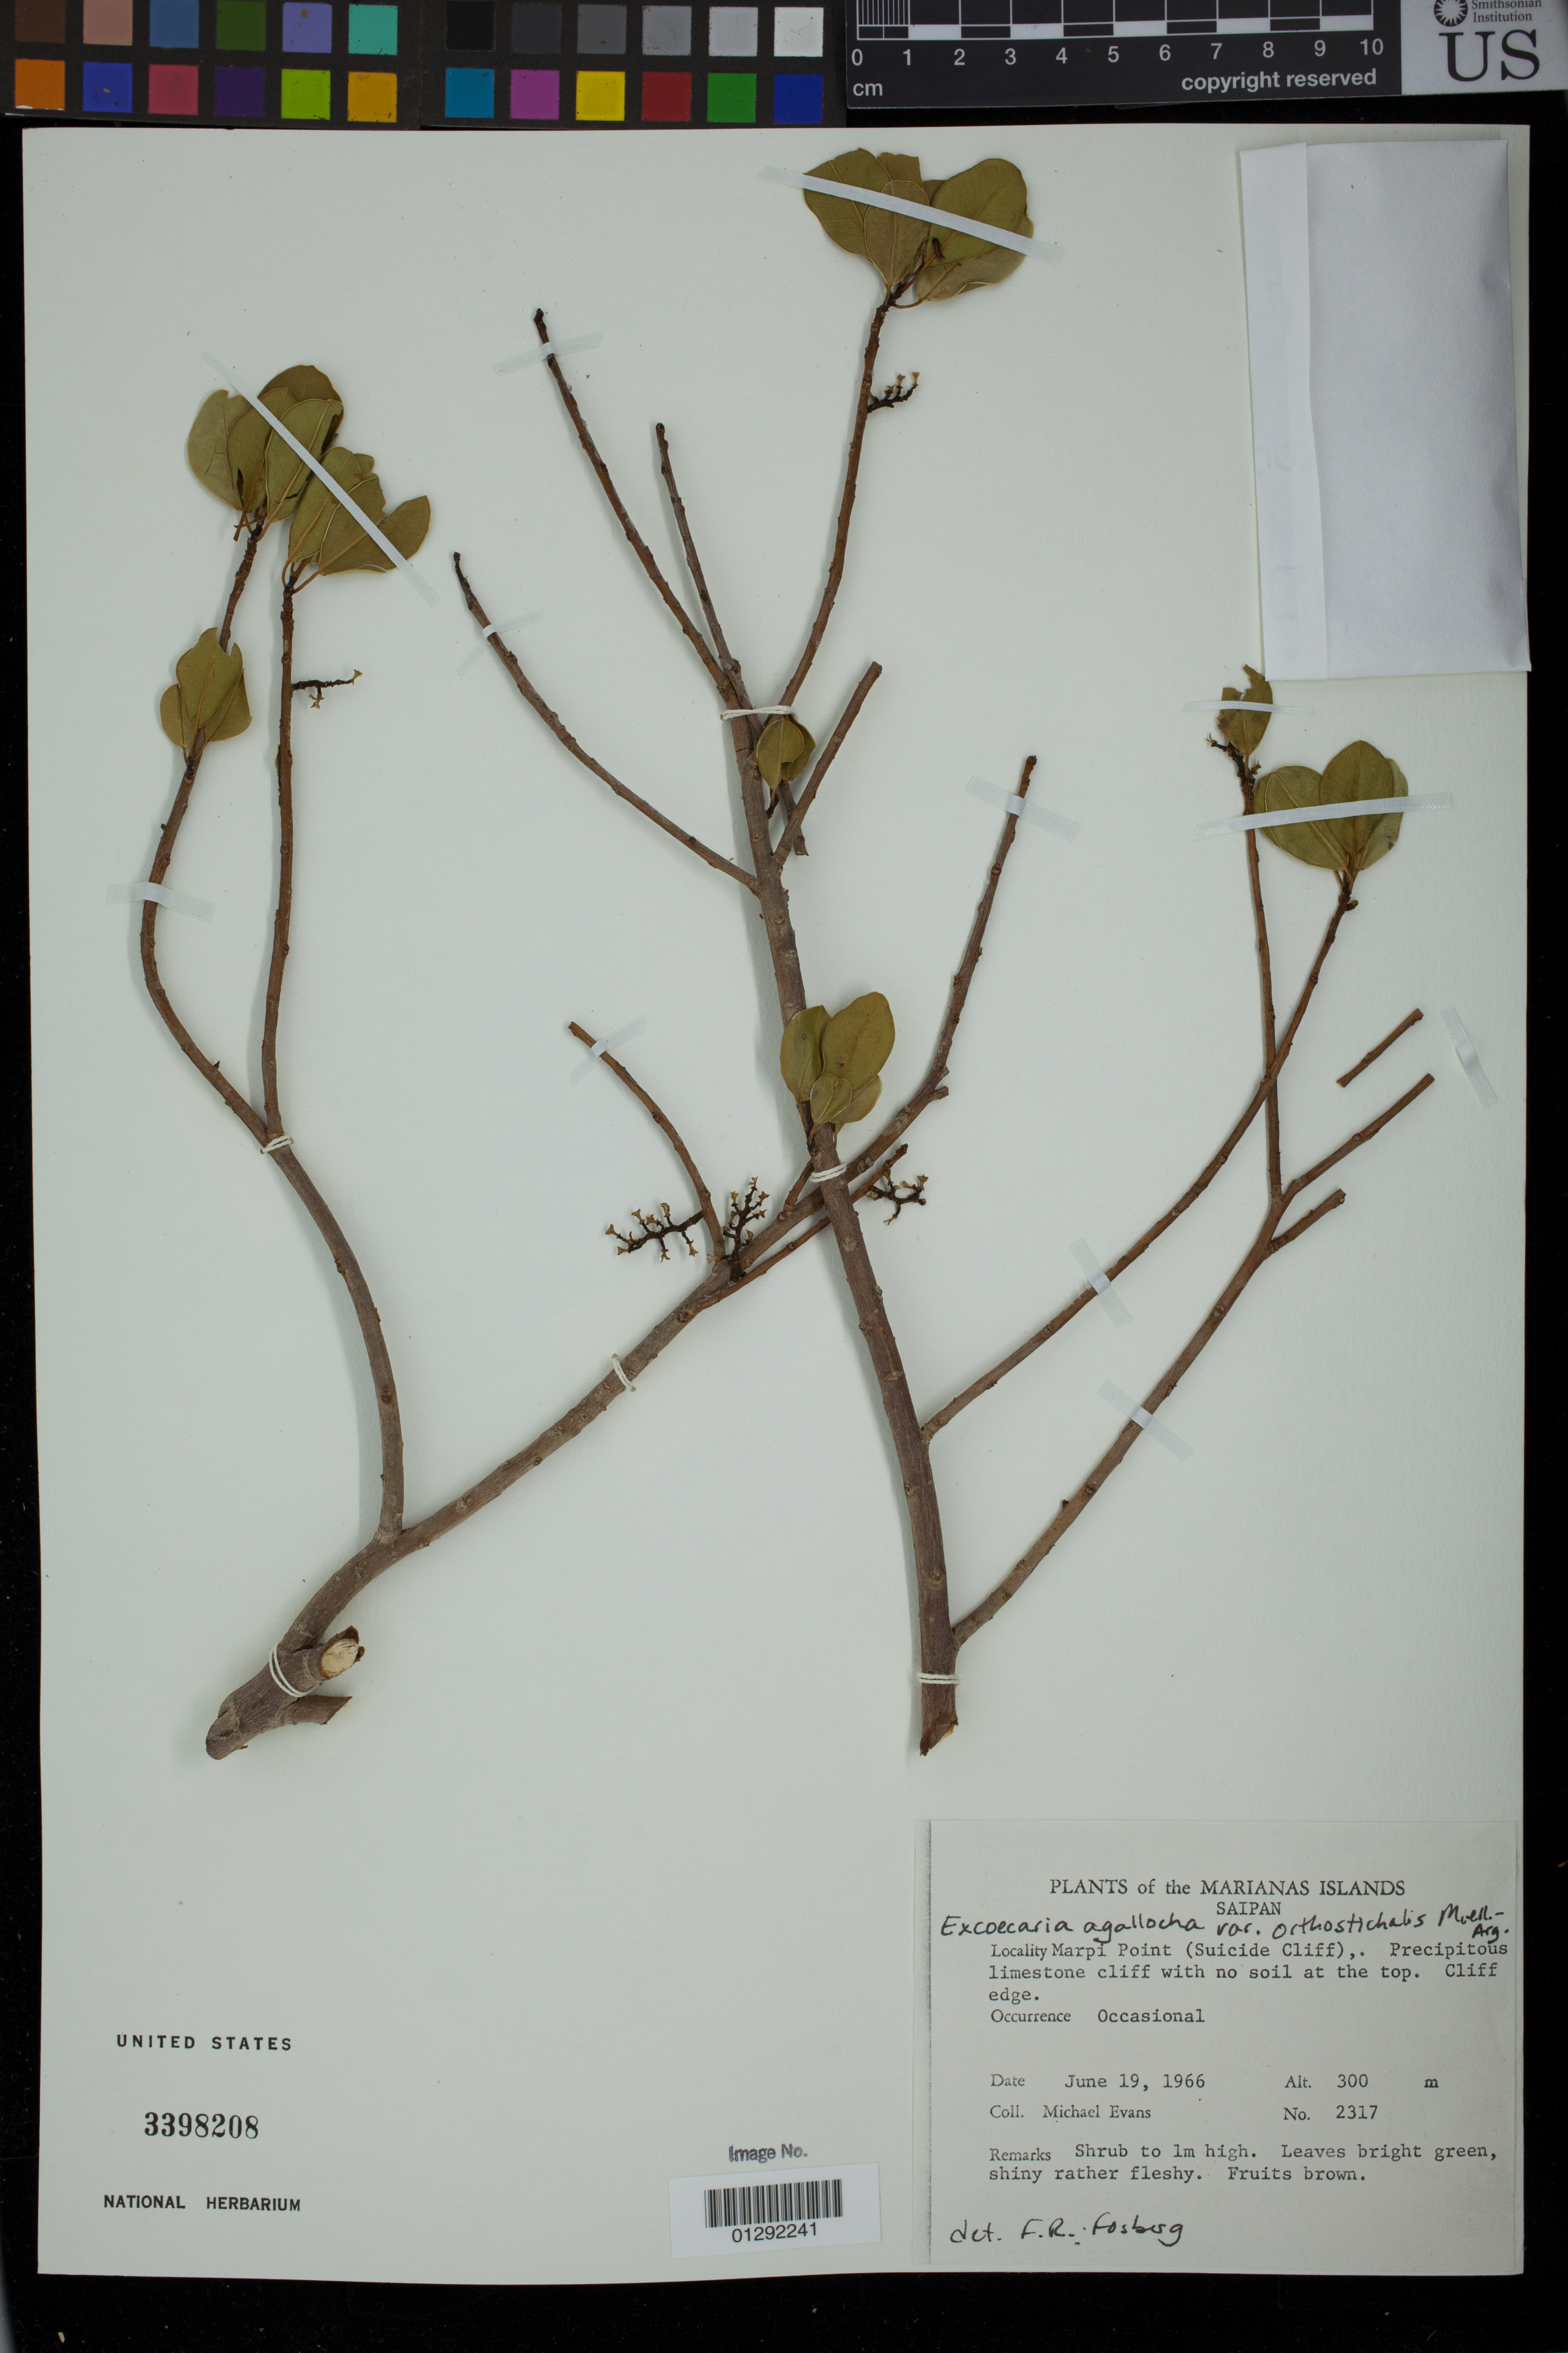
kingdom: Plantae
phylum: Tracheophyta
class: Magnoliopsida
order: Malpighiales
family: Euphorbiaceae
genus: Excoecaria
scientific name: Excoecaria agallocha var. orthostichalis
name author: Müll. Arg.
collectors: M. Evans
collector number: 2317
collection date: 1966-06-19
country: Northern Mariana Islands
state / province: Saipan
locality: Marpi Point (Suicide Cliff).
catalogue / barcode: US 3398208